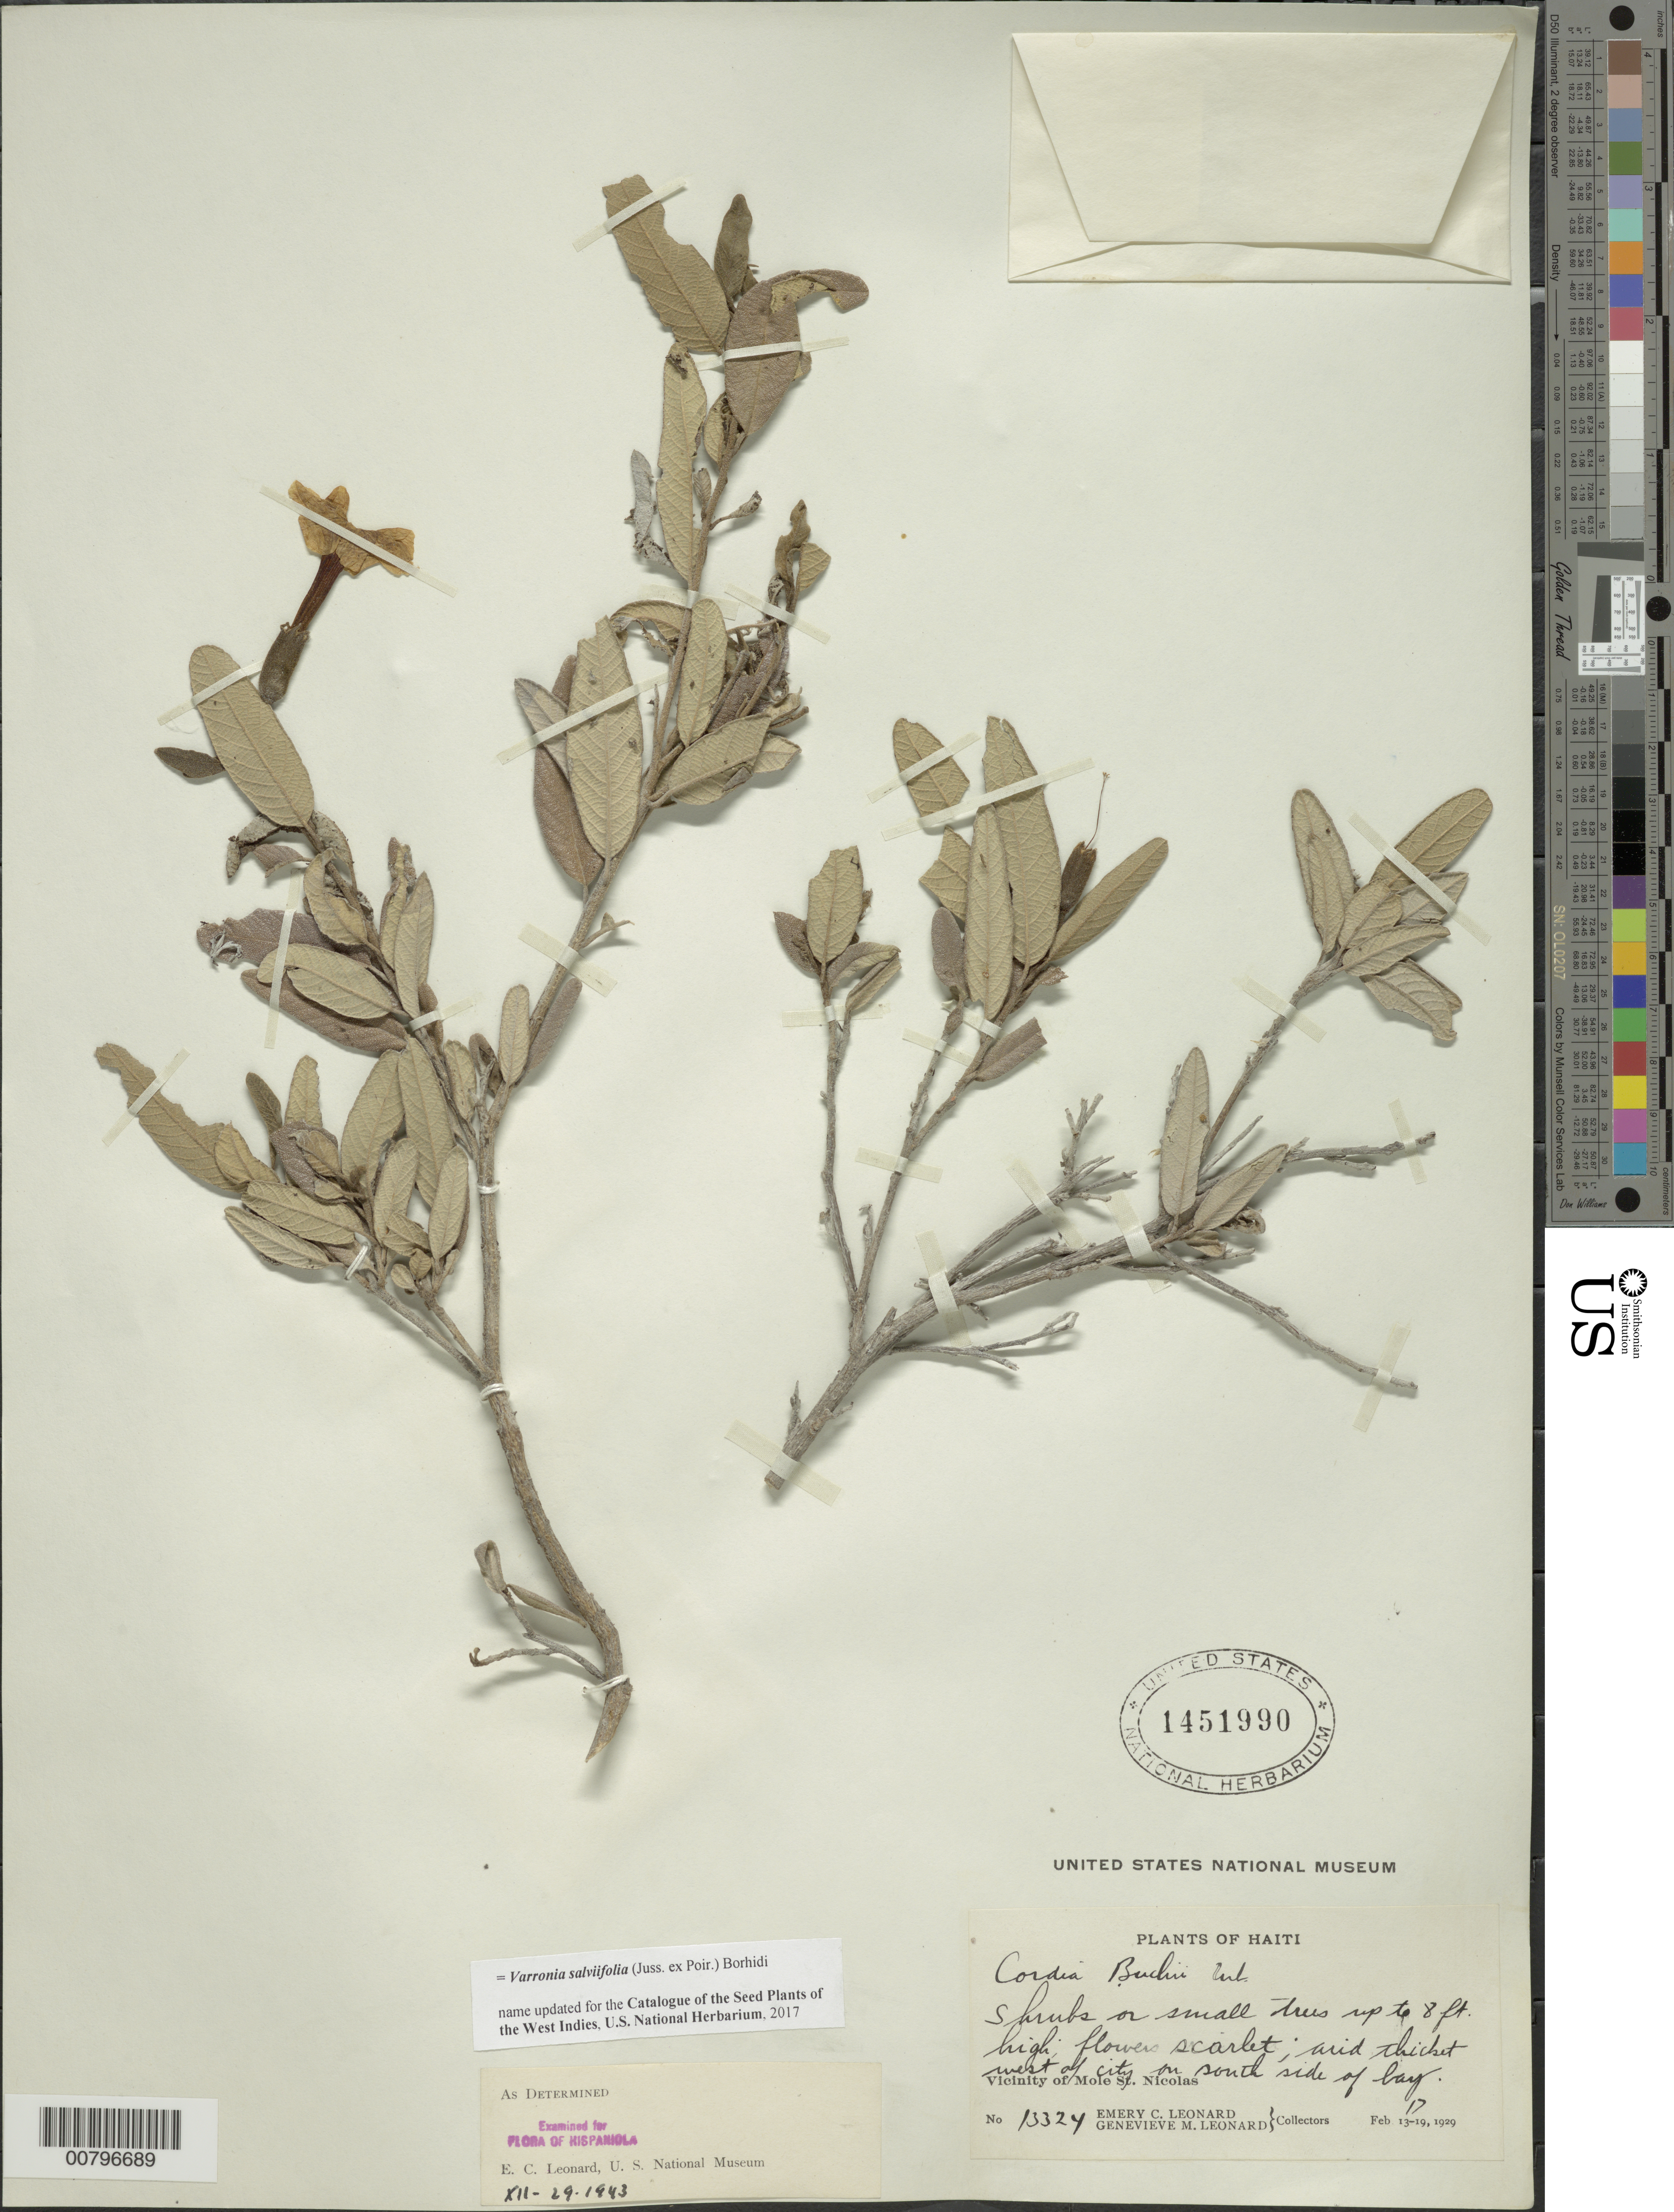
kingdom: Plantae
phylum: Tracheophyta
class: Magnoliopsida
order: Boraginales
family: Cordiaceae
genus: Varronia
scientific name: Varronia salviifolia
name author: (Juss. ex Poir.) Borhidi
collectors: E. C. Leonard & G. M. Leonard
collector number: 13324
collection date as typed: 17 Feb 1929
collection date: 1929-02-17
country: Haiti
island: Hispaniola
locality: Vicinity of Mole St. Nicolas, west of city on south side of bay.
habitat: Arid thicket.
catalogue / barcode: US 1451990